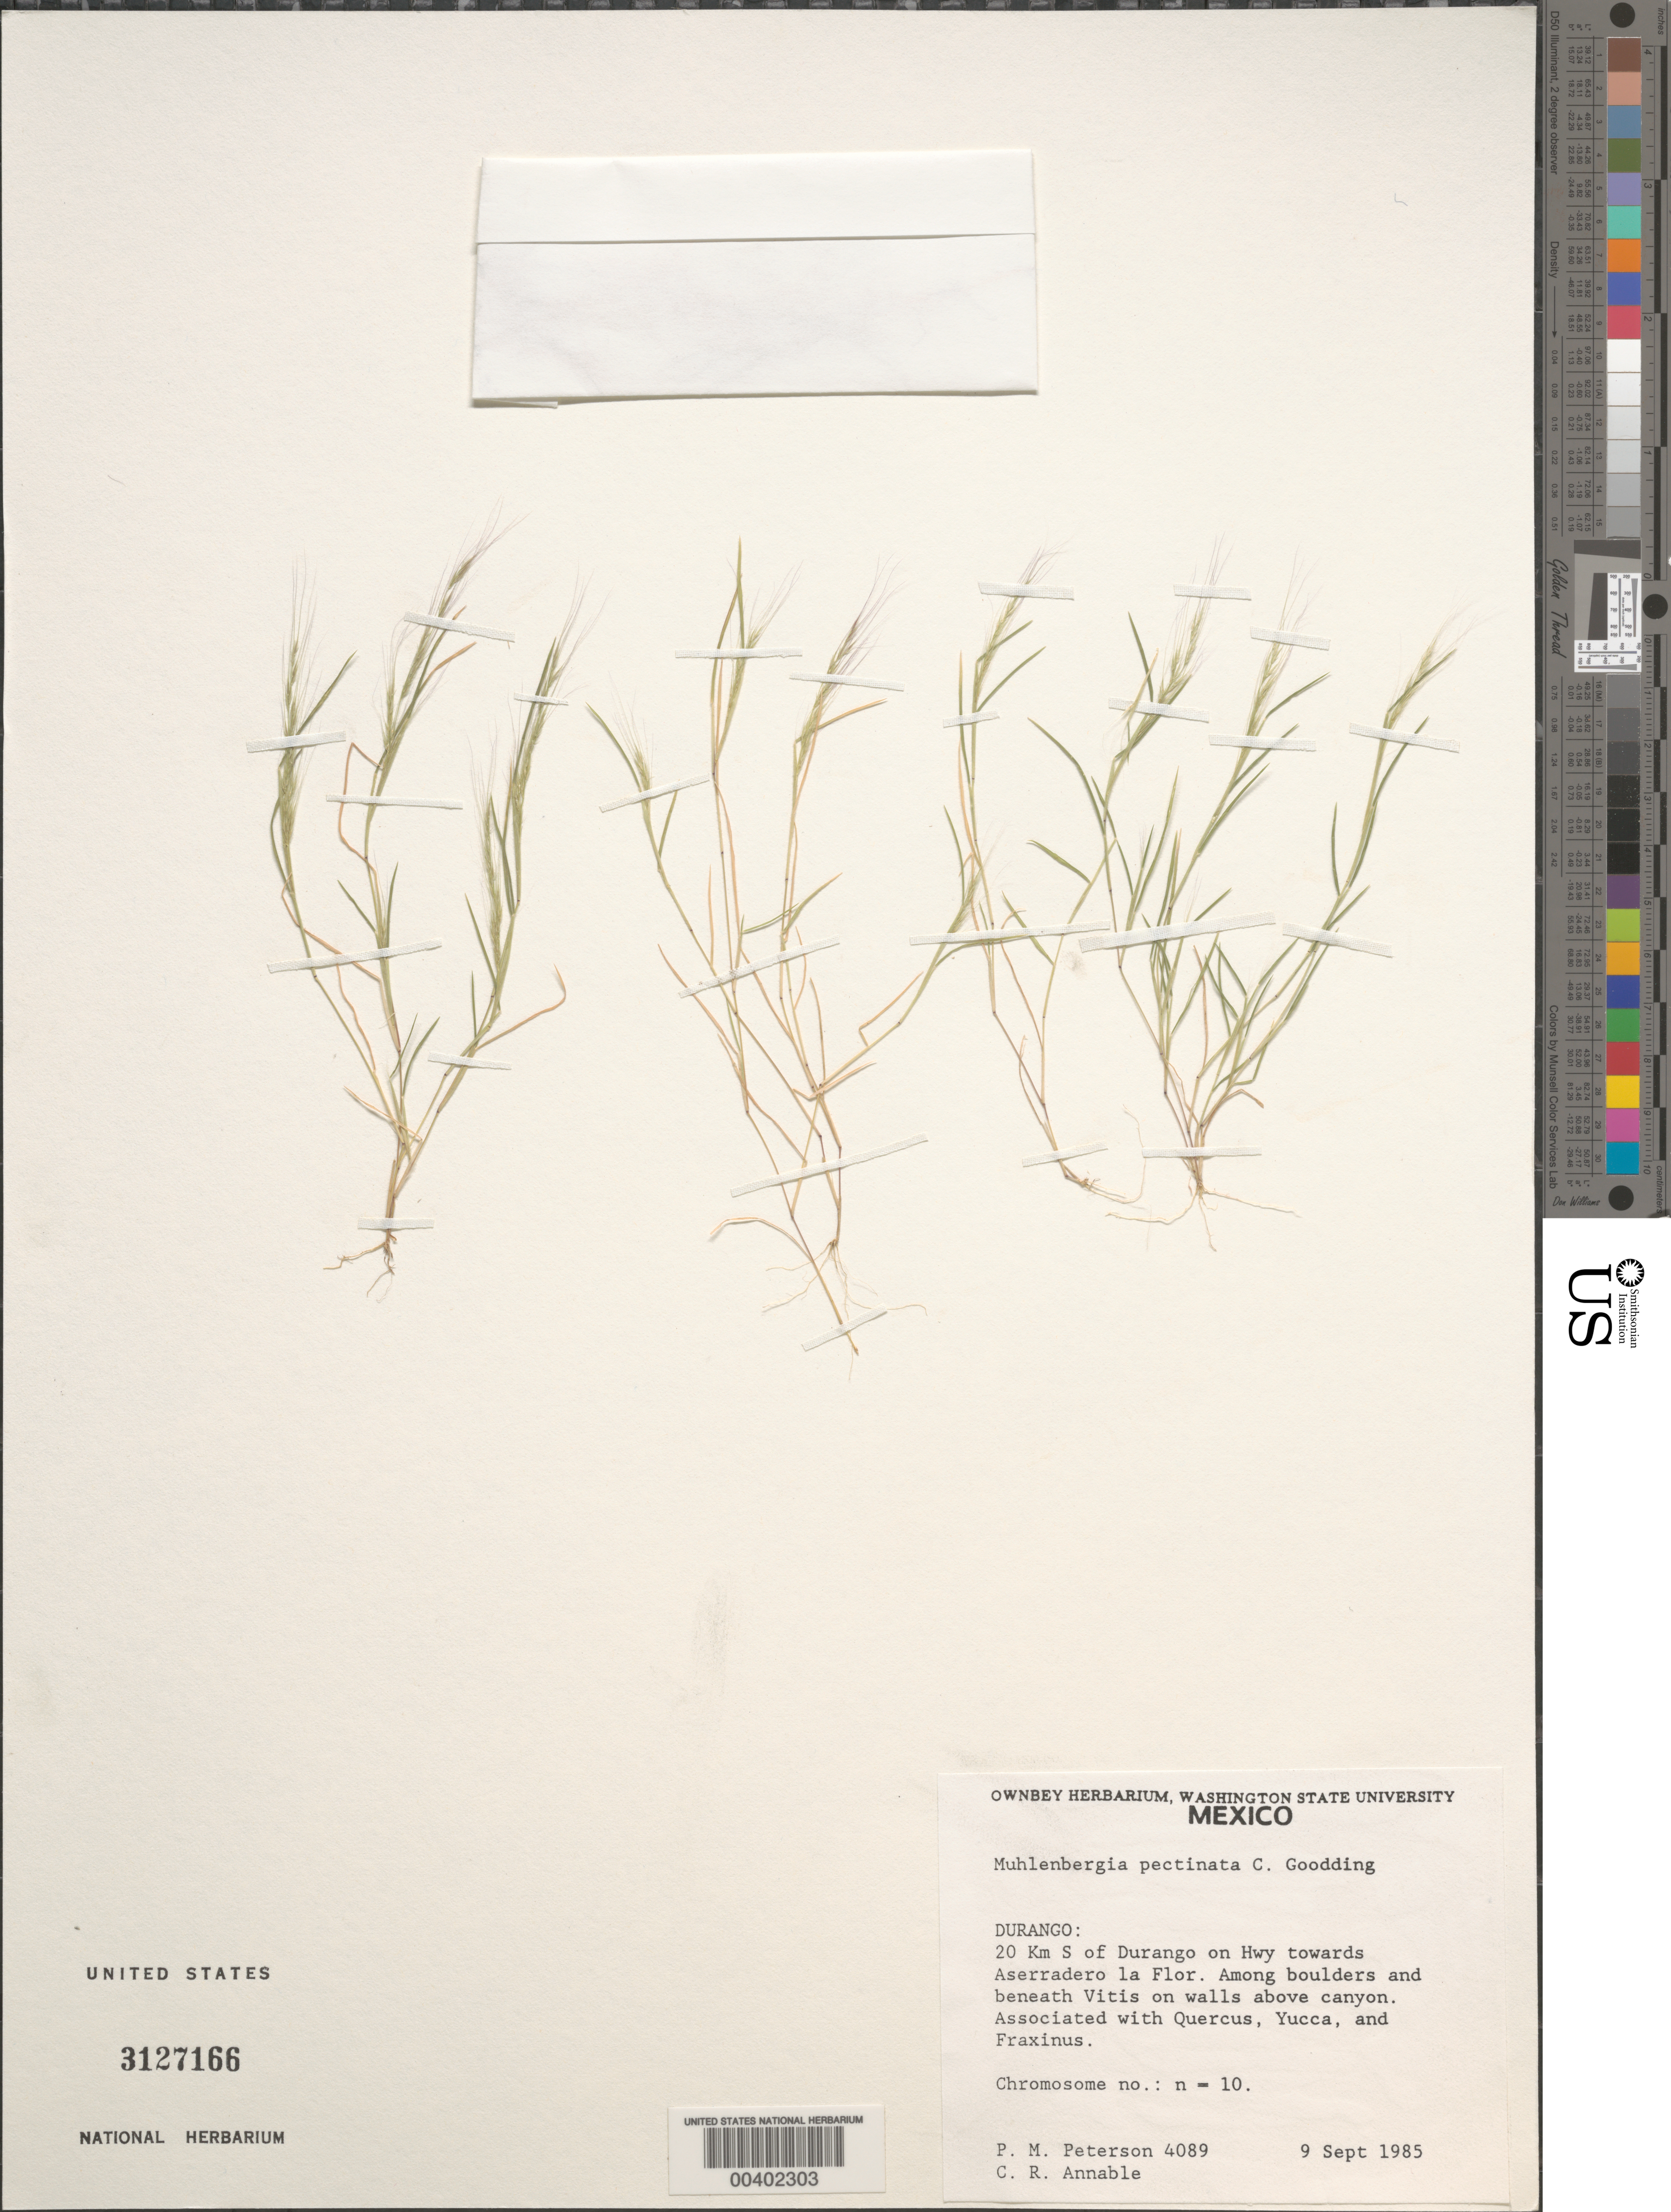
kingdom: Plantae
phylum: Tracheophyta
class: Liliopsida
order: Poales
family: Poaceae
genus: Muhlenbergia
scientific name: Muhlenbergia pectinata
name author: C.O. Goodd.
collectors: P. M. Peterson & C. R. Annable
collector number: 04089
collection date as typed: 09 Sep 1985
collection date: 1985-09-09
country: Mexico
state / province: Durango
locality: Sierra Madre Occidental, 20 km south of Durango on Hwy JLC towards Aserradero la Flor.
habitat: Among boulders and beneath Vitis on walls above canyon. Associated with Quercus, Yucca and Fraxinus.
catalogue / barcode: US 3127166